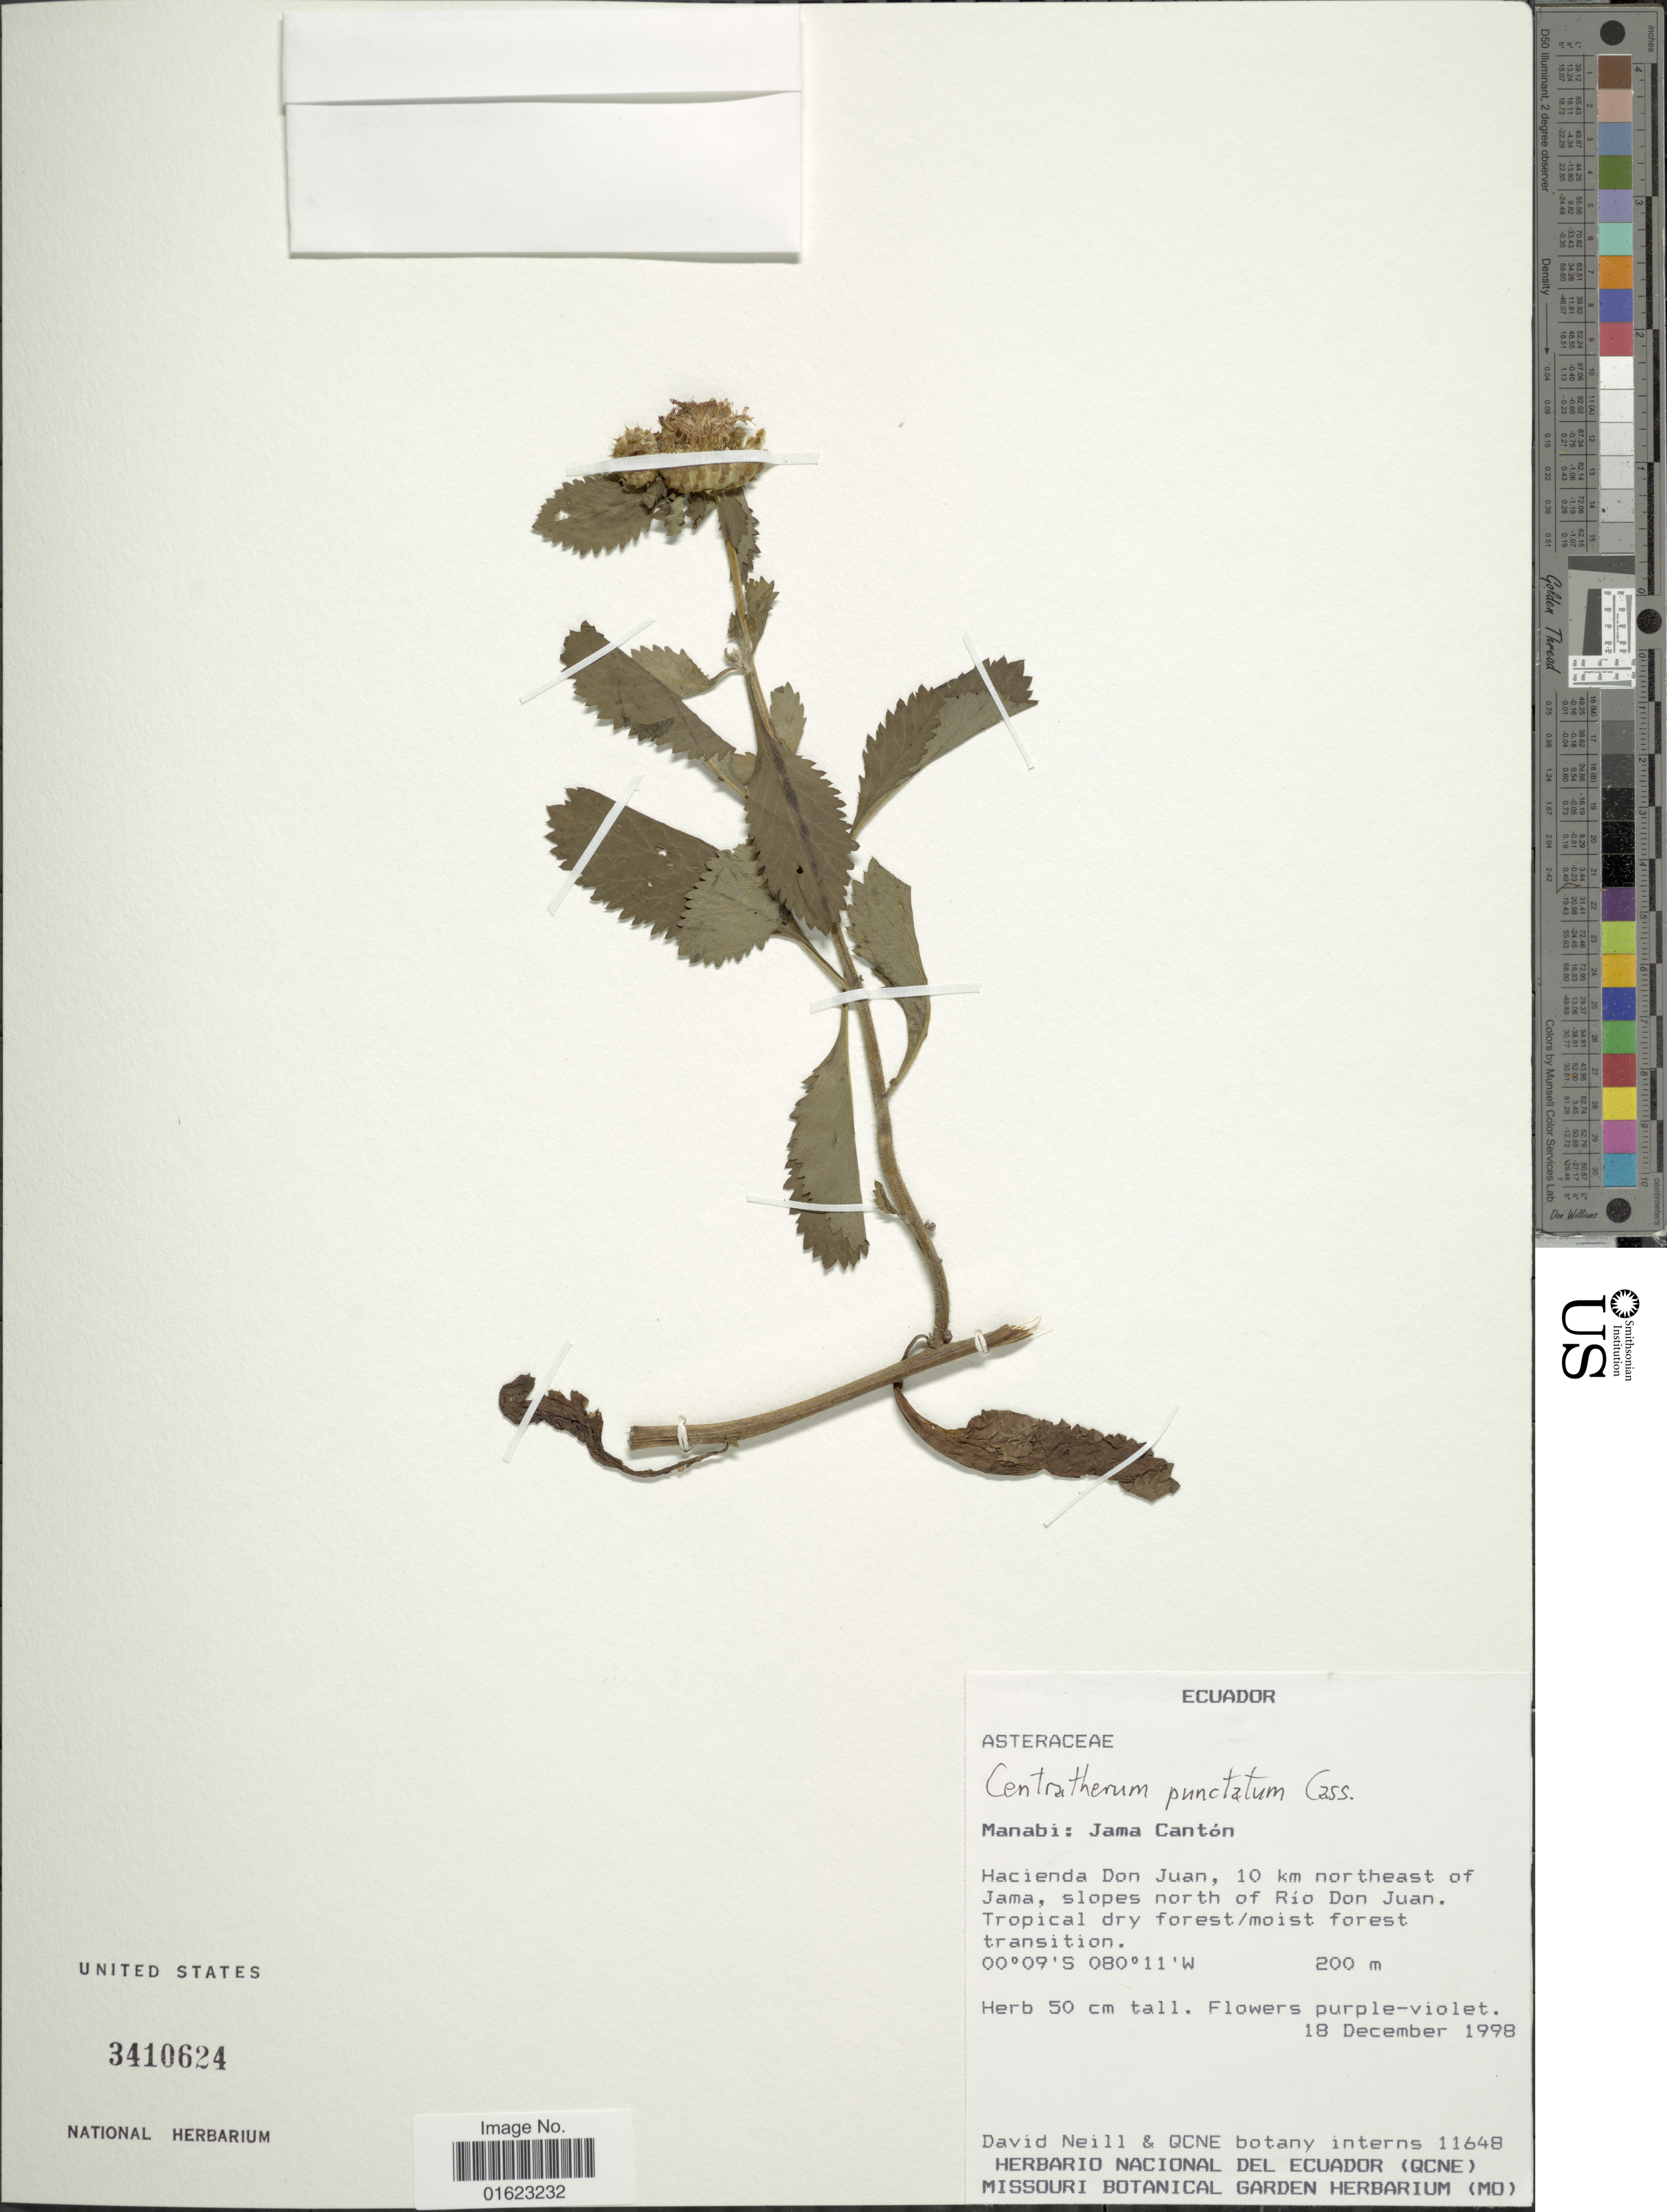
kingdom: Plantae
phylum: Tracheophyta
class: Magnoliopsida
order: Asterales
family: Asteraceae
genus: Centratherum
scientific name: Centratherum punctatum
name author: Cass.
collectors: D. A. Neill & QCNE botany interns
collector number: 11648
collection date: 1998-12-18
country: Ecuador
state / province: Manabí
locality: Ecuador, Manabi: Jama Canton, Hacienda Don Juan, 10 km northeast of Jama, slopes north of Rio Don Juan.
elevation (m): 200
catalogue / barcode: US 3410624